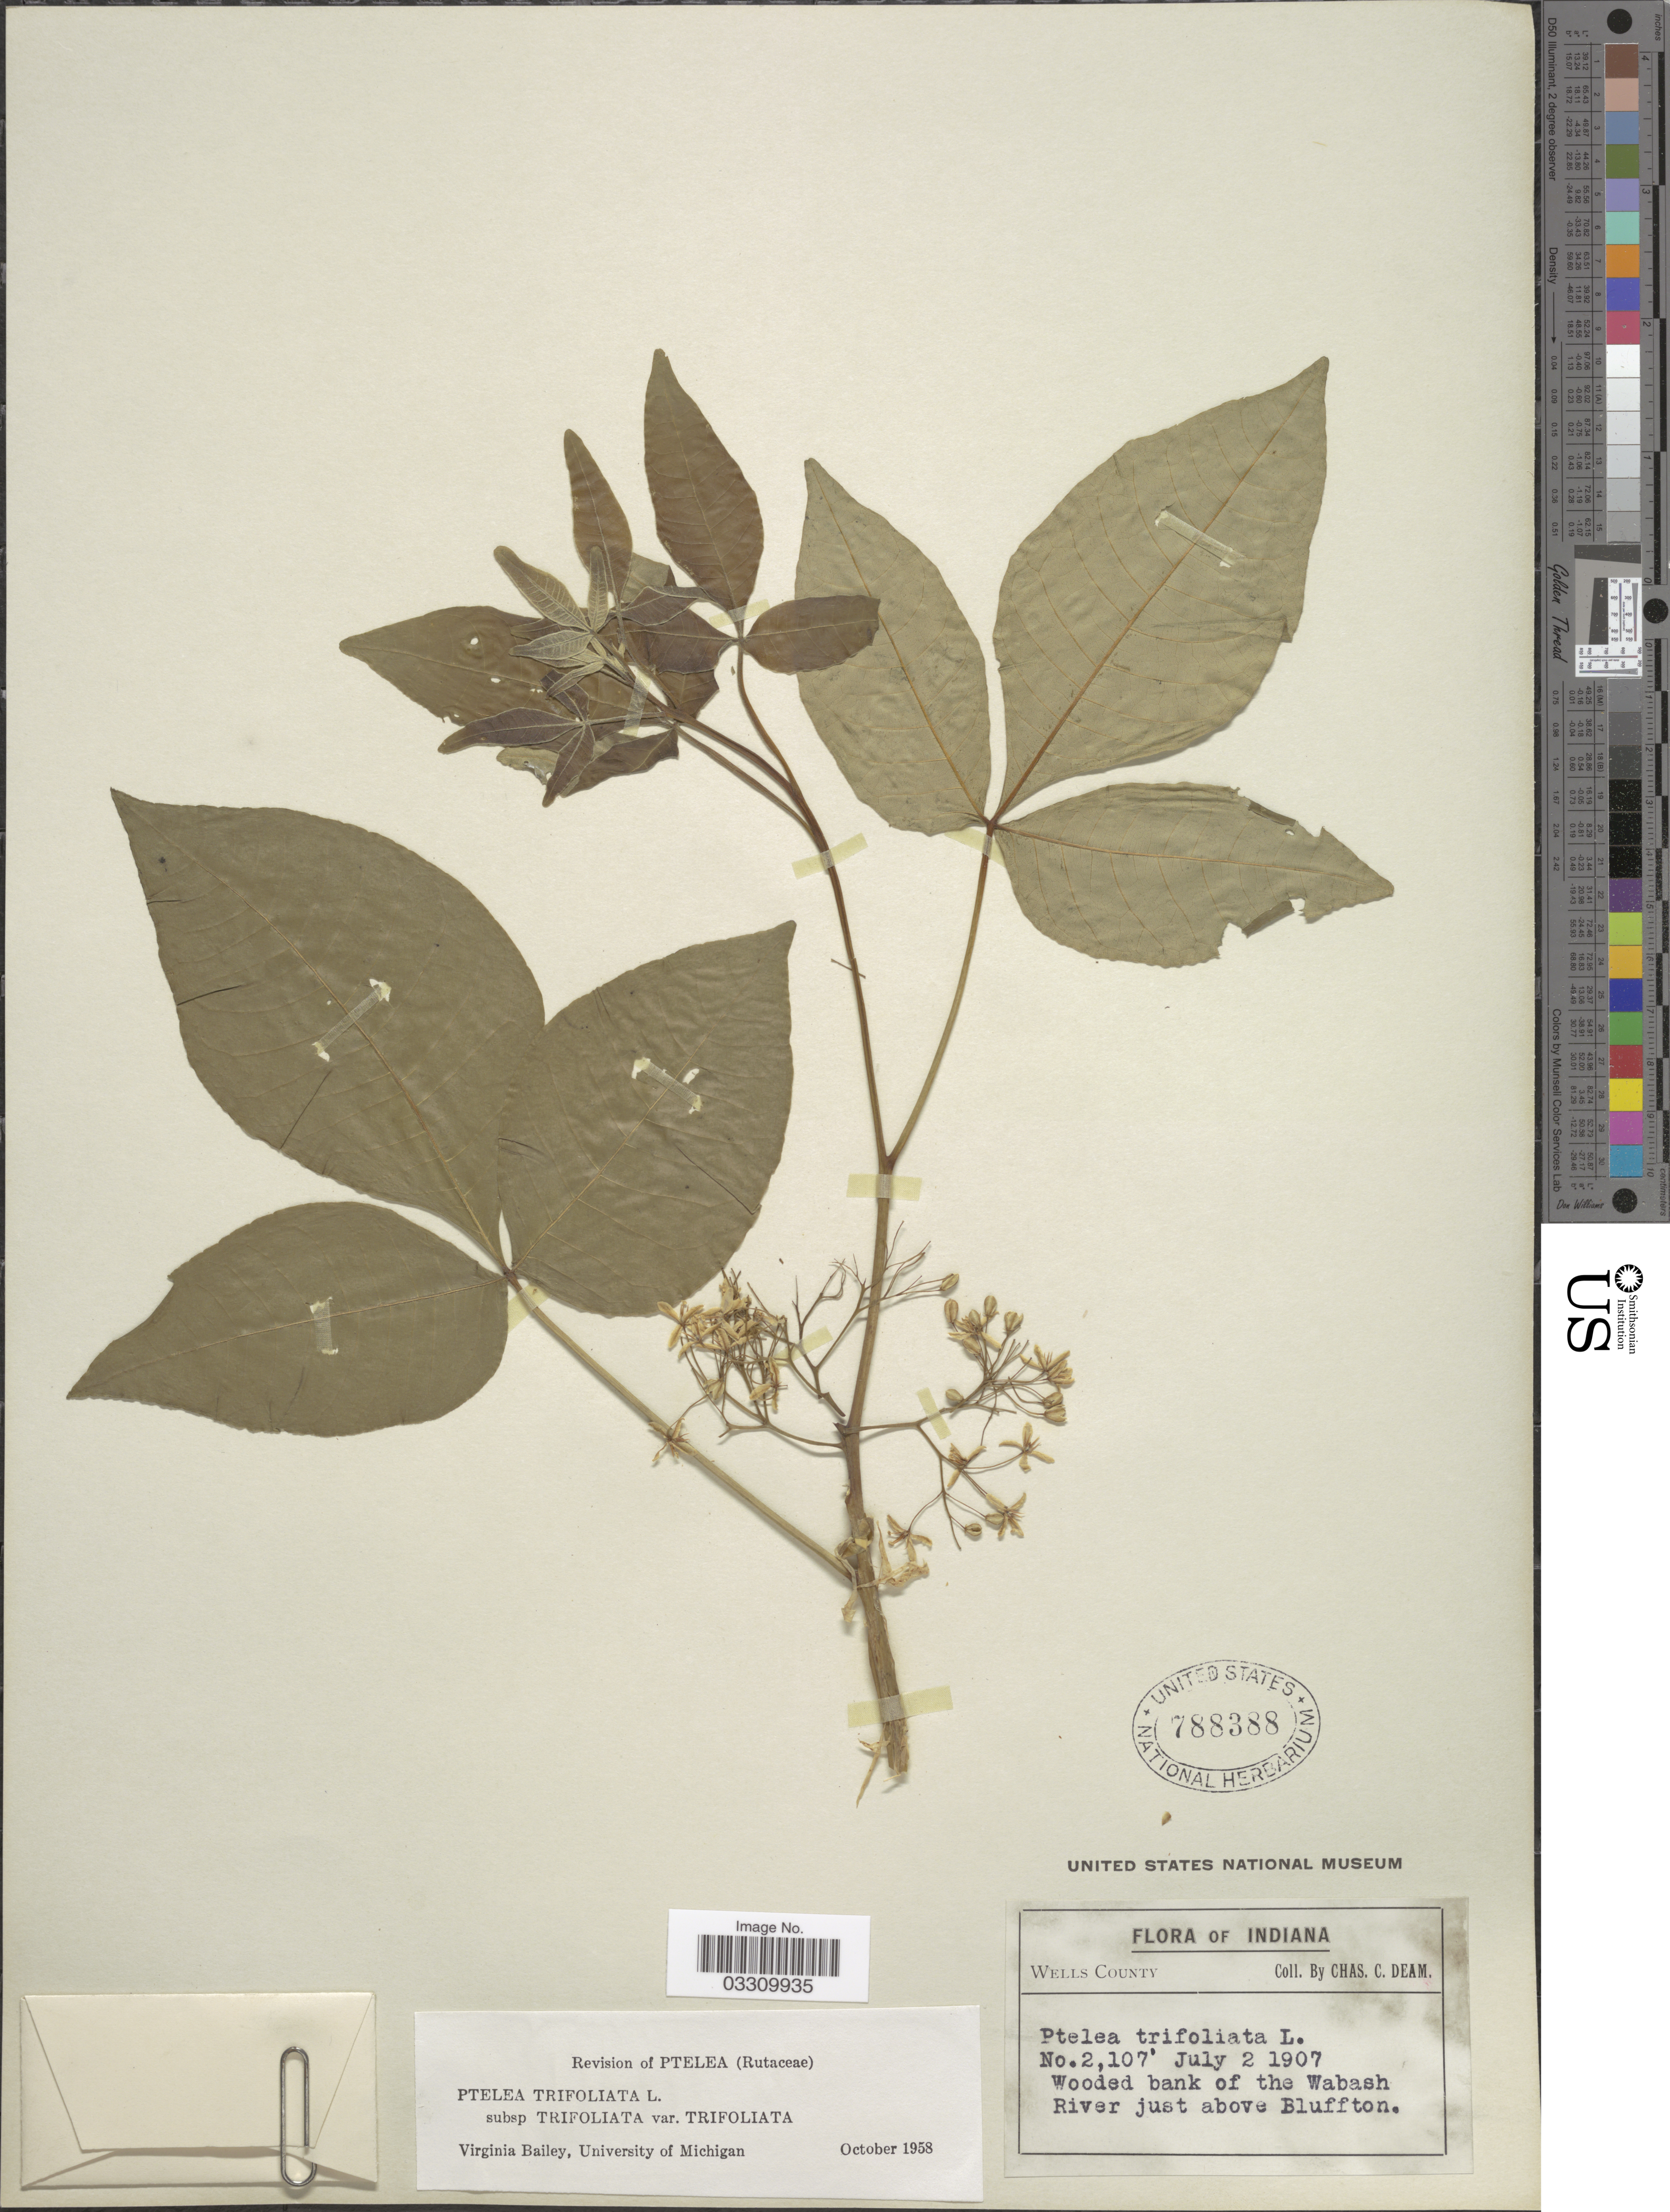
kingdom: Plantae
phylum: Tracheophyta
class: Magnoliopsida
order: Sapindales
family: Rutaceae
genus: Ptelea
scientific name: Ptelea trifoliata subsp. trifoliata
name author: L.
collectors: C. C. Deam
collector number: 2107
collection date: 1907-07-02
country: United States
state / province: Indiana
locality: Wells County. Wooded bank of the Wabash River just above Bluffton.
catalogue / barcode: US 788388